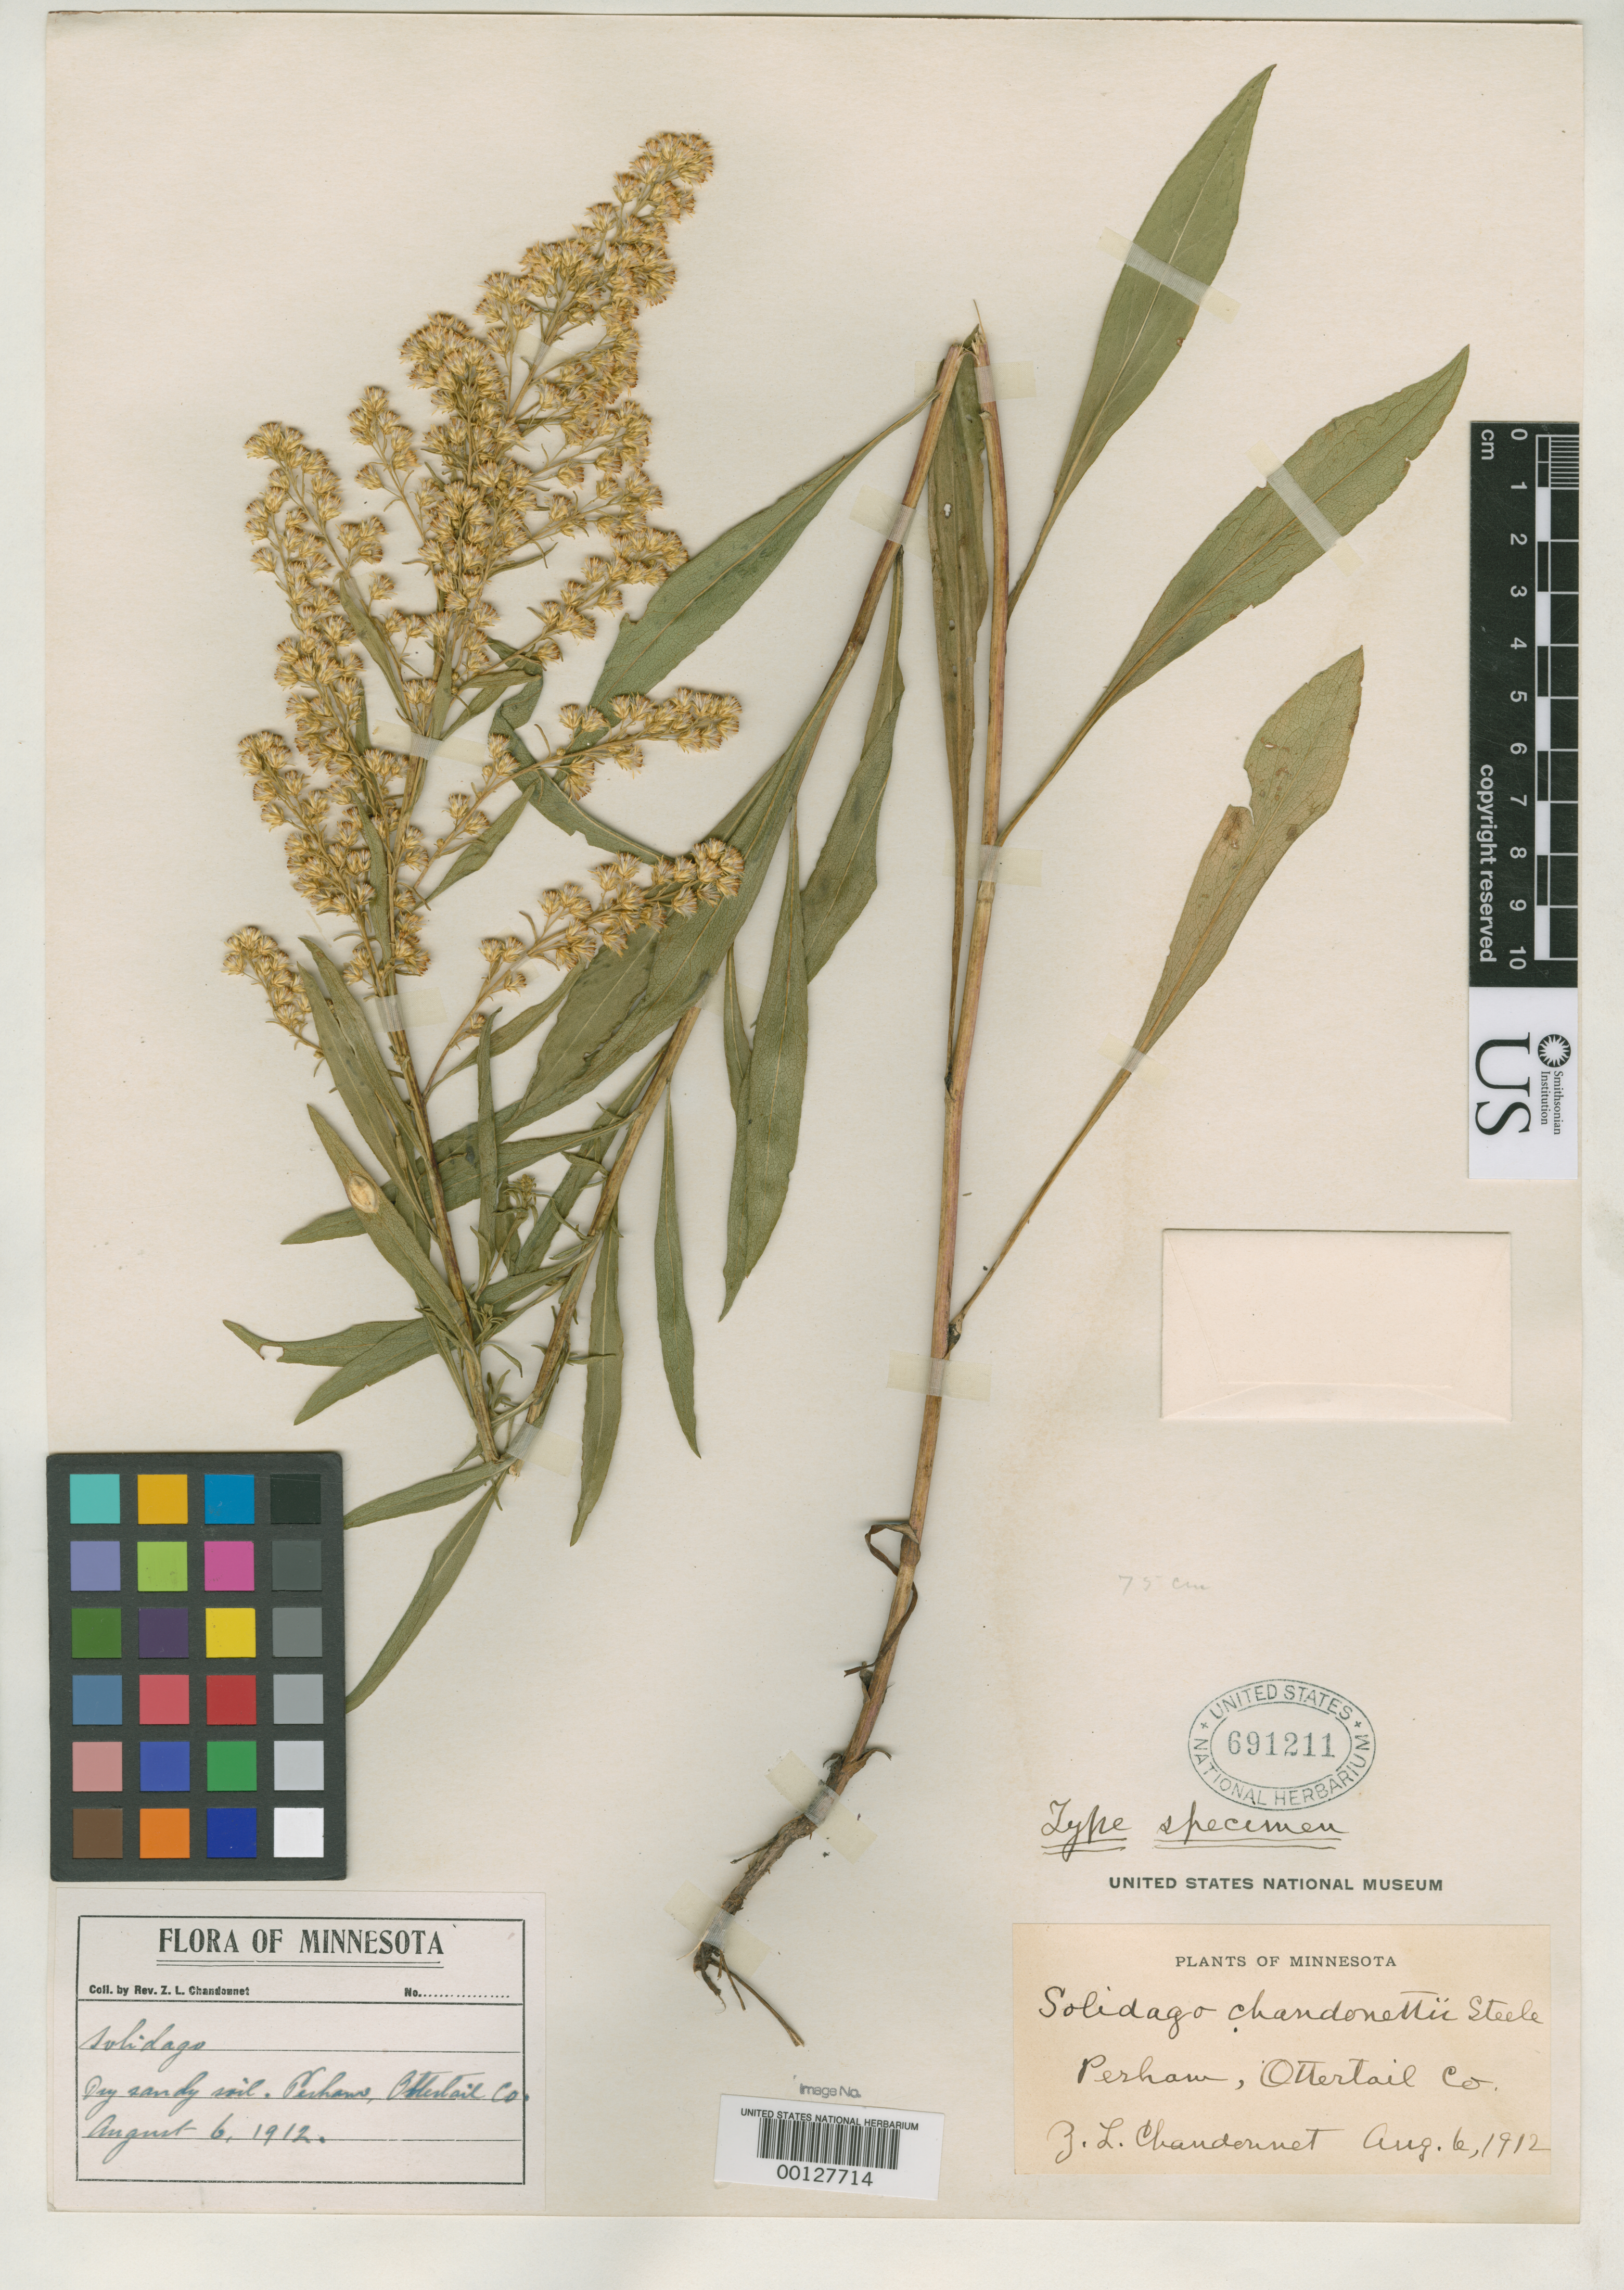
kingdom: Plantae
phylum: Tracheophyta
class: Magnoliopsida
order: Asterales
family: Asteraceae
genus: Solidago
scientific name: Solidago chandonnetii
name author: E.S. Steele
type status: Holotype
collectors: Z. Chandonnet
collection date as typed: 06 Aug 1912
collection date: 1912-08-06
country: United States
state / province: Minnesota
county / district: Otter Tail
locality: Perham.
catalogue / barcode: US 691211